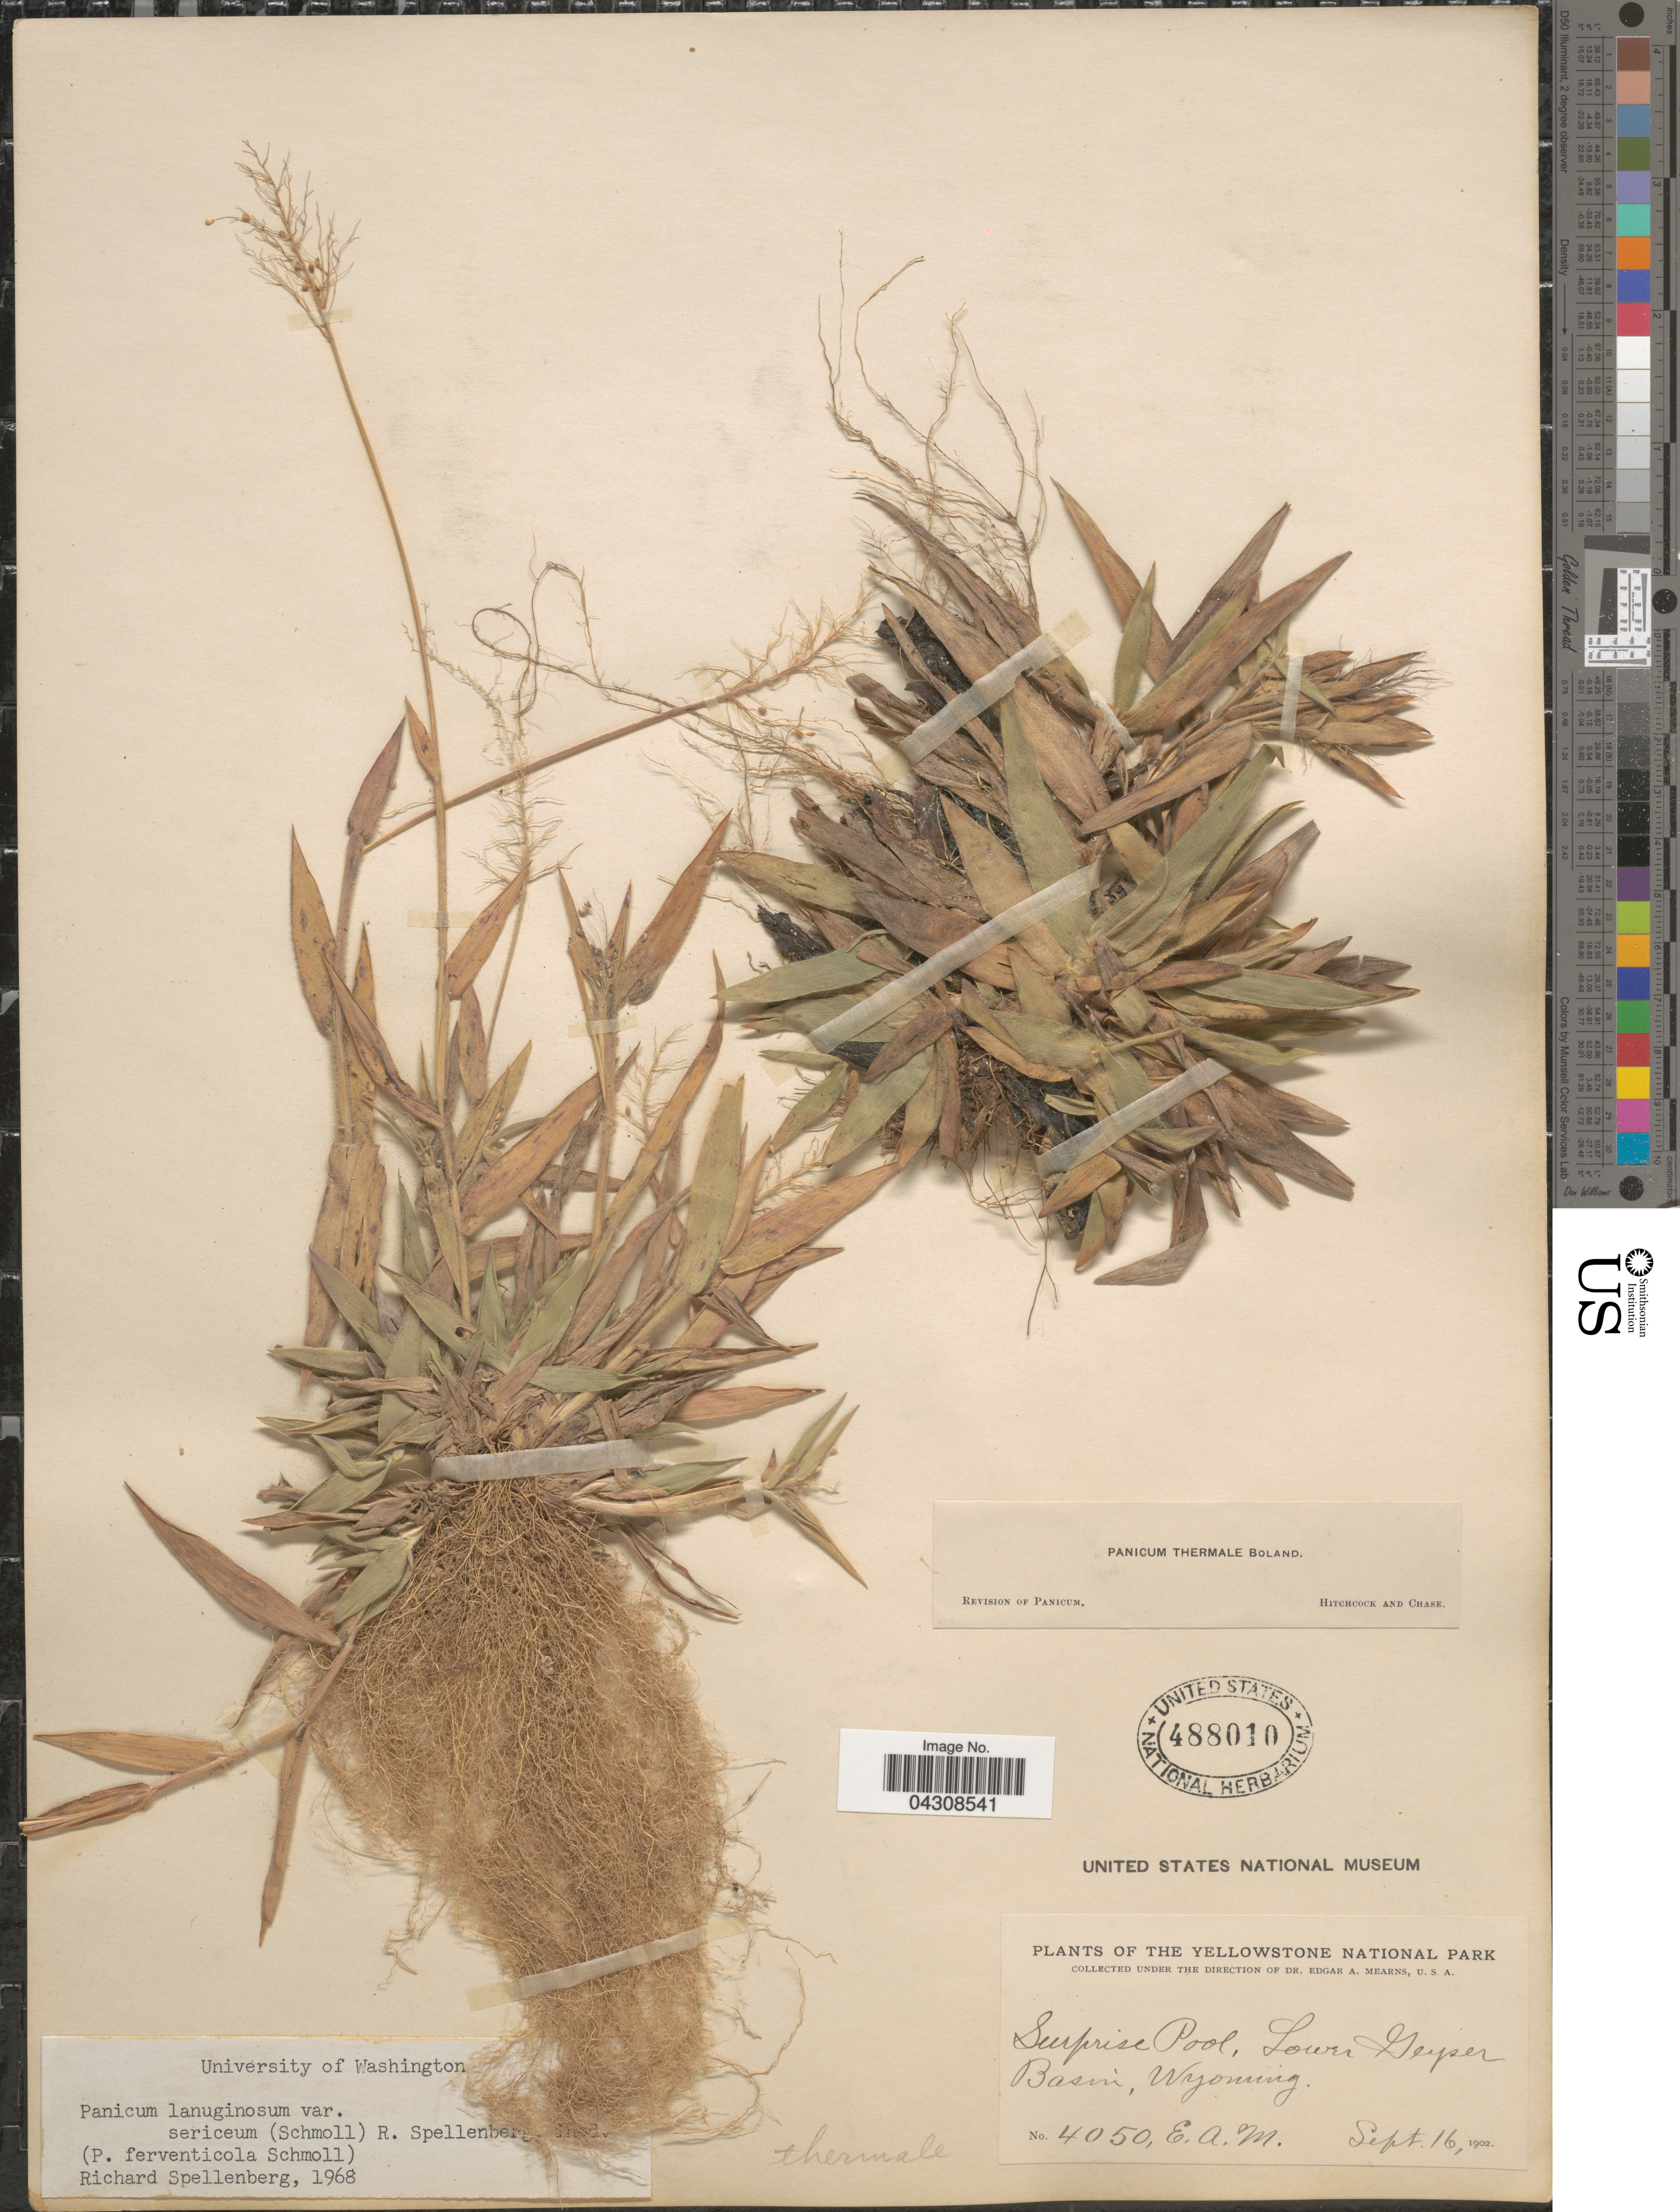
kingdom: Plantae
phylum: Tracheophyta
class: Liliopsida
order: Poales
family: Poaceae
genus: Dichanthelium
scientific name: Dichanthelium acuminatum var. acuminatum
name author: (Sw.) Gould & C.A. Clark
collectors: E. A. Mearns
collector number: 4050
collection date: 1902-09-16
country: United States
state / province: Wyoming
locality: Yellowstone National Park. Surprise Pool, Lower Geyser Basin.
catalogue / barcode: US 488010